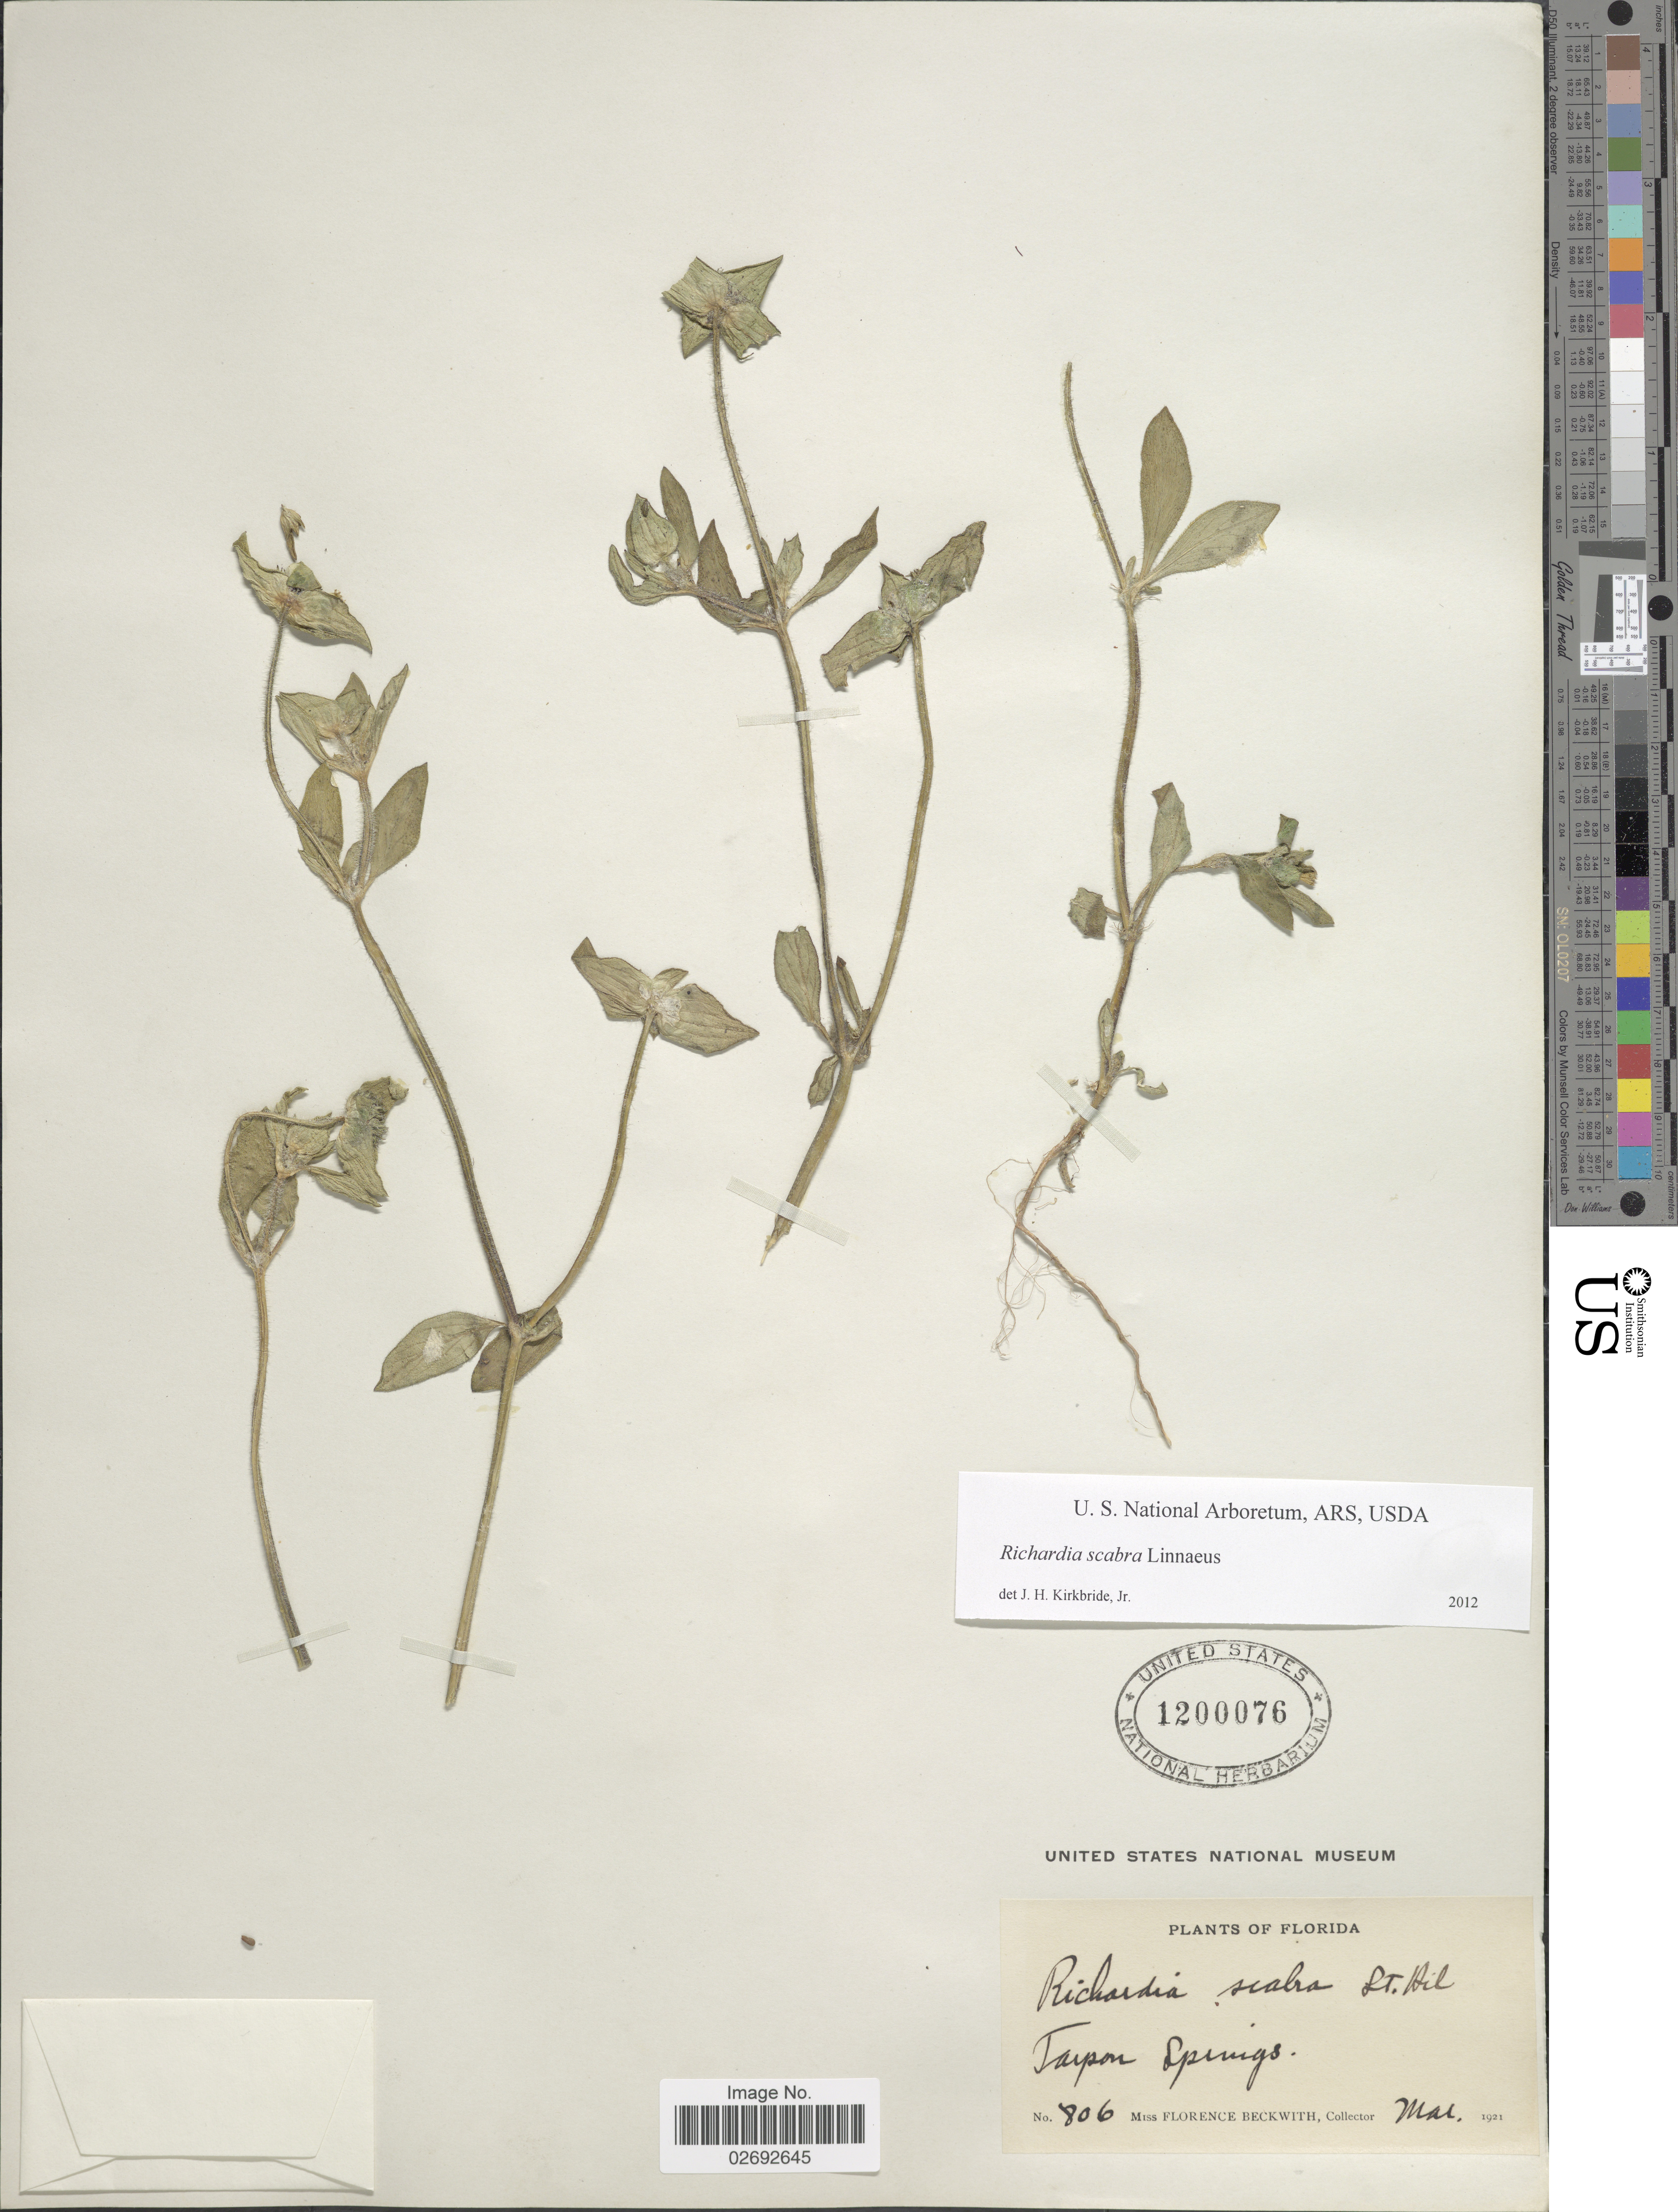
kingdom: Plantae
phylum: Tracheophyta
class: Magnoliopsida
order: Gentianales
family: Rubiaceae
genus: Richardia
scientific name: Richardia scabra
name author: L.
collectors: F. Beckwith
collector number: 806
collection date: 1921-05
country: United States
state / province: Florida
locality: Taipon Springs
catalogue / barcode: US 1200076